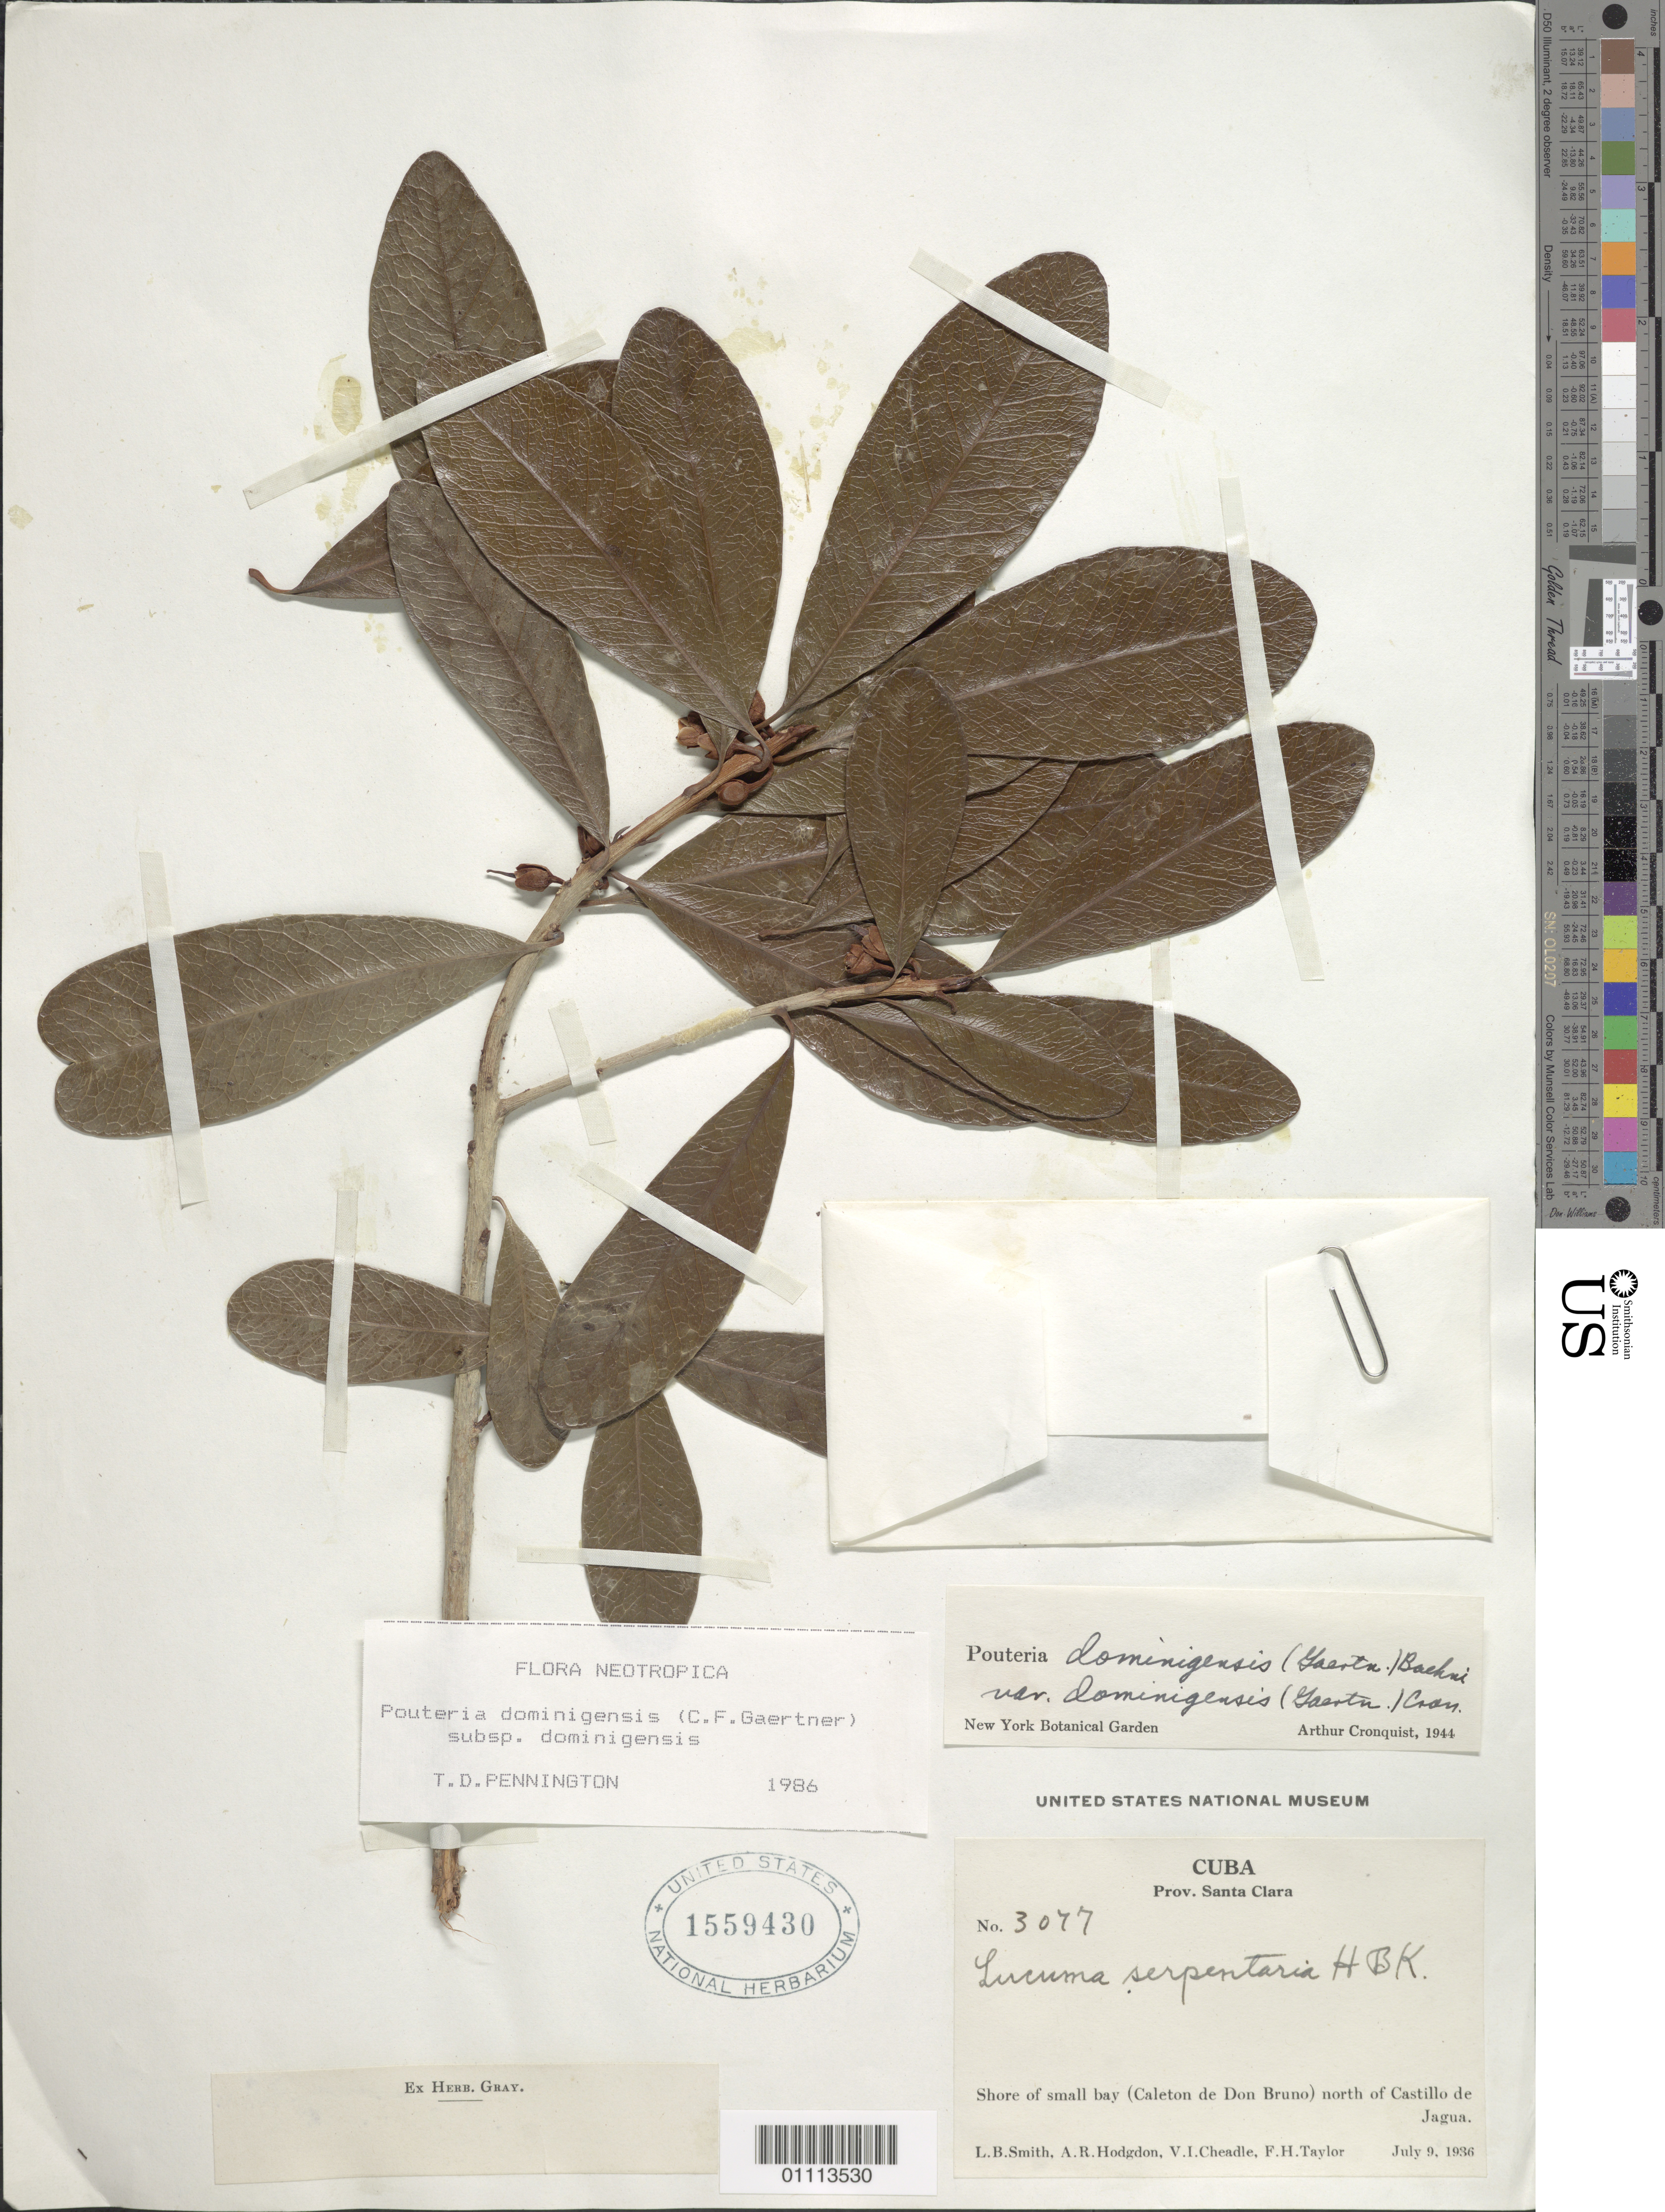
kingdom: Plantae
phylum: Tracheophyta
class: Magnoliopsida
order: Ericales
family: Sapotaceae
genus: Pouteria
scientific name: Pouteria domingensis subsp. domingensis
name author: (C.F. Gaertn.) Baehni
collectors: L. Smith, A. R. Hodgdon, V. I. Cheadle & F. H. Taylor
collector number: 3077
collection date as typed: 09 Jul 1936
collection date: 1936-07-09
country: Cuba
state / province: Villa Clara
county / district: Santa Clara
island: Cuba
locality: Caleton de Don Bruno, N of Castillo de Jagua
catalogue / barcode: US 1559430